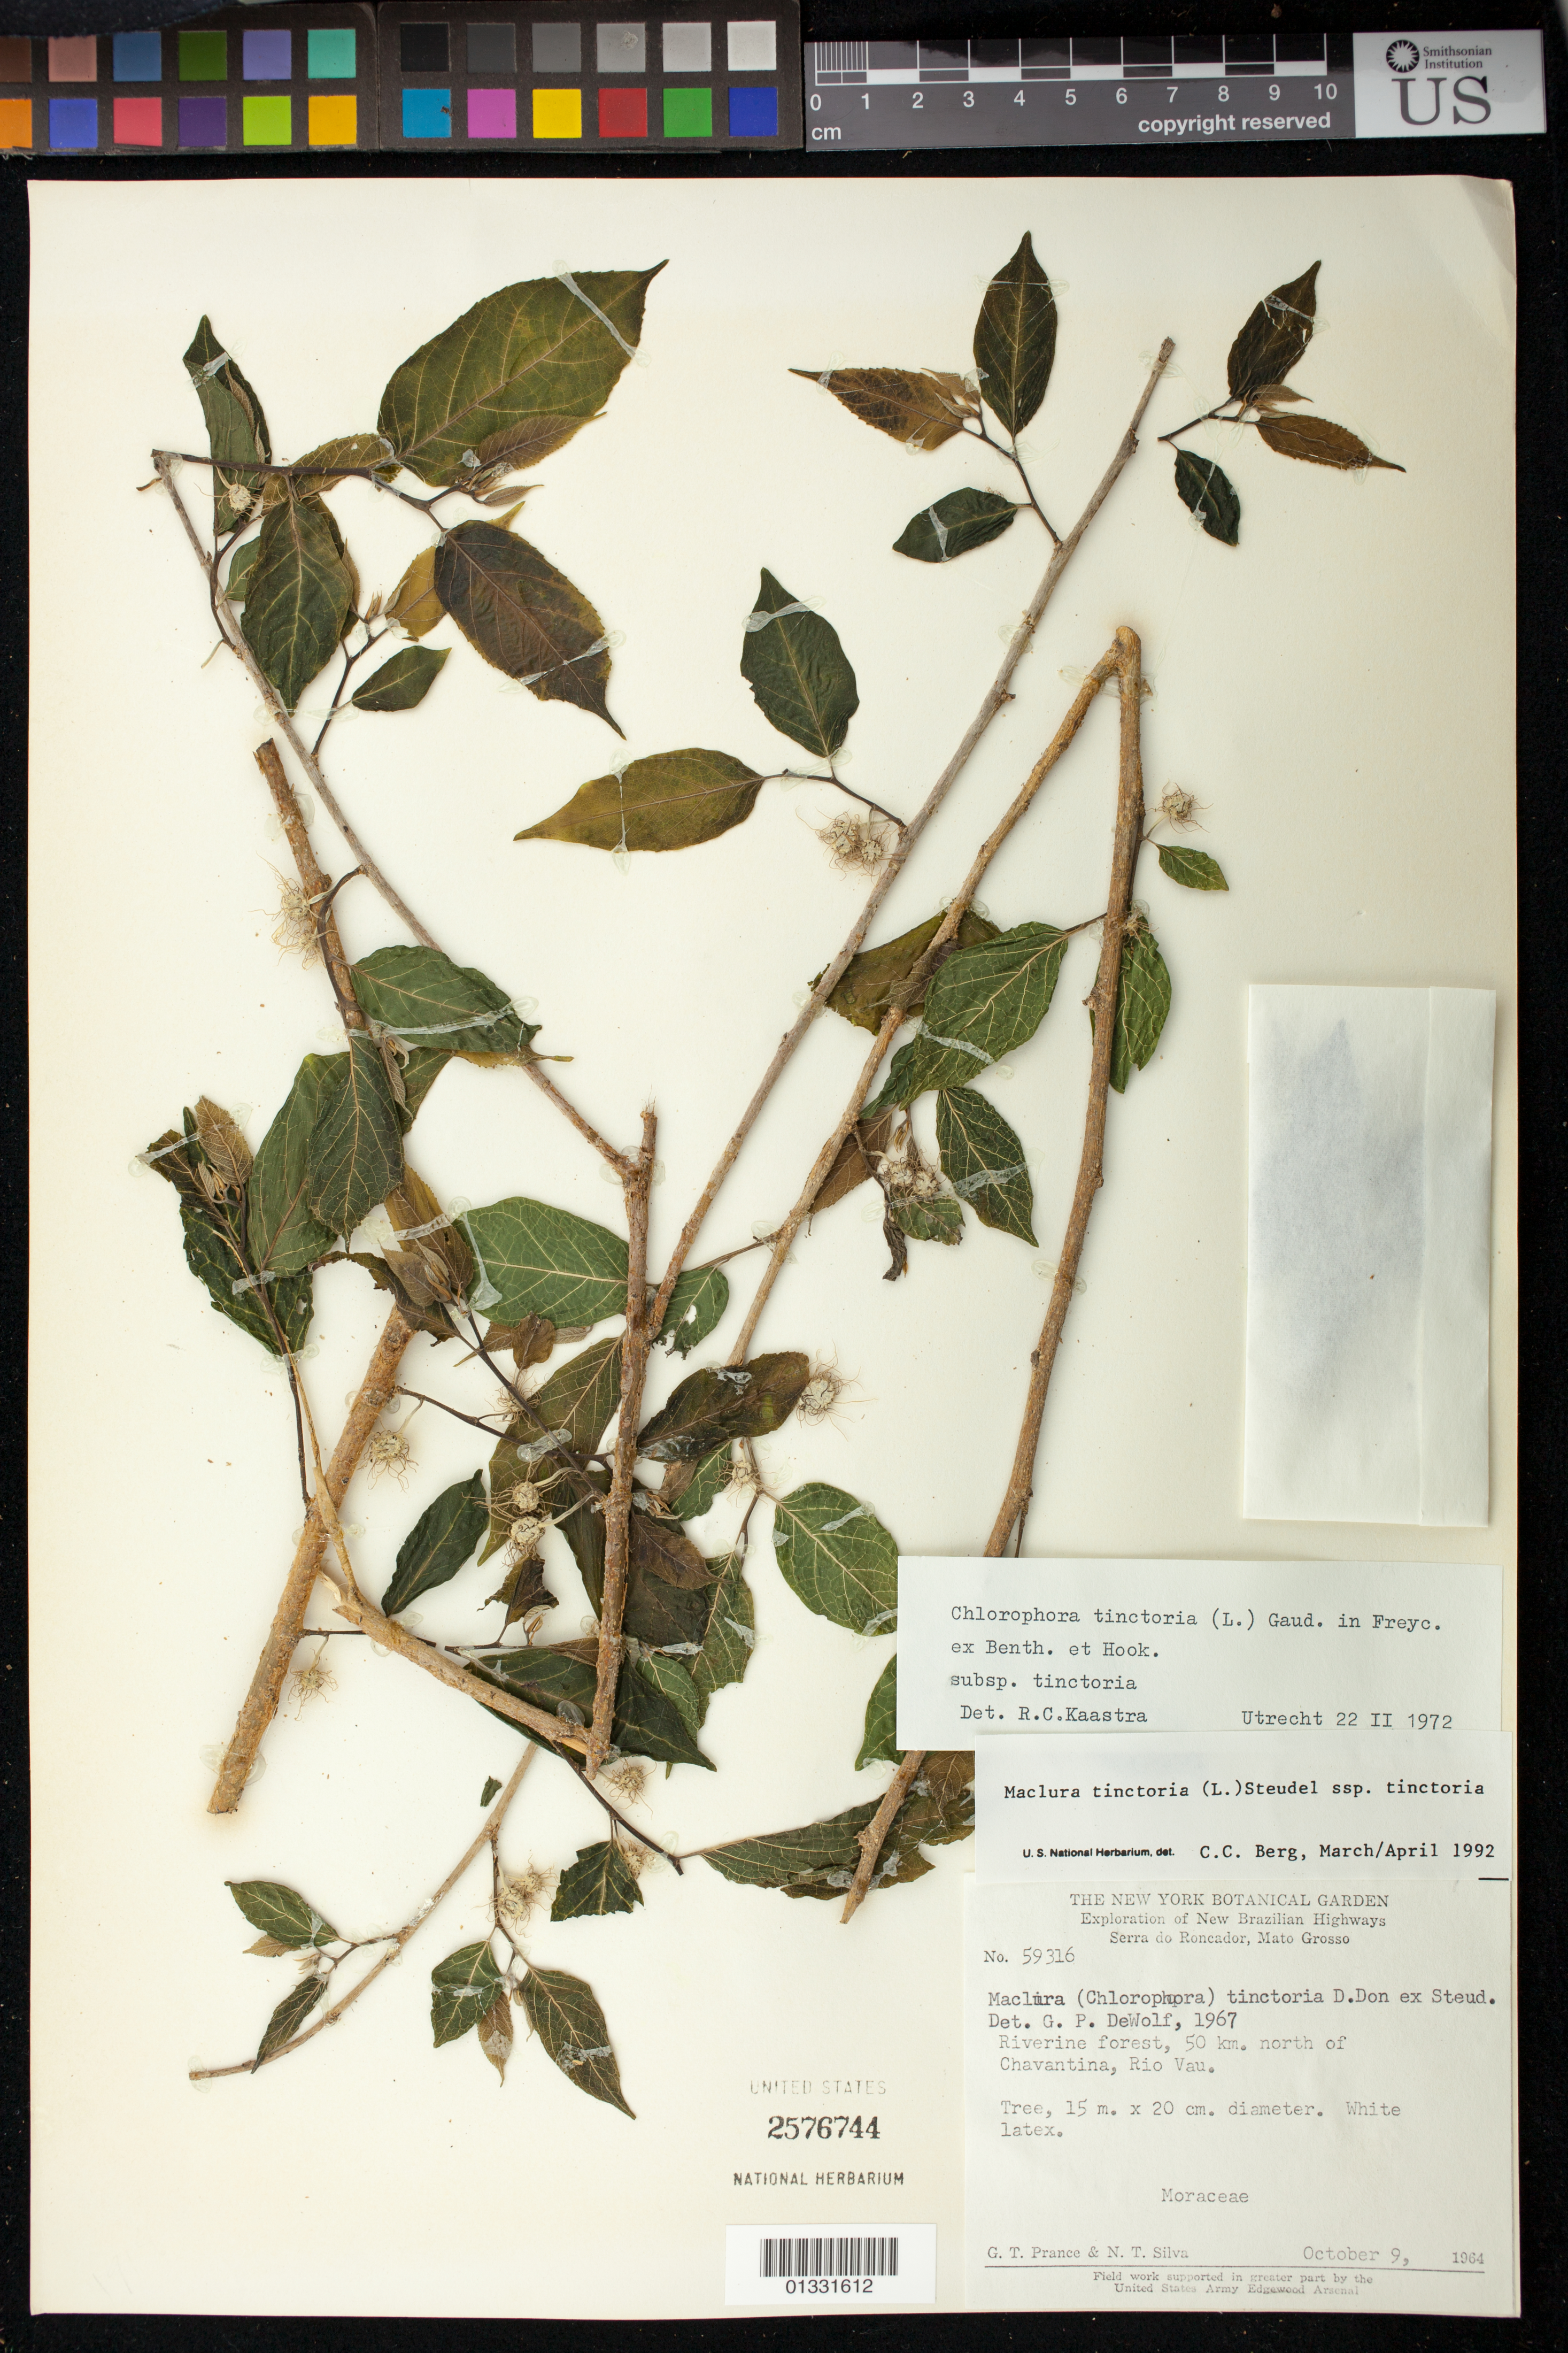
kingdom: Plantae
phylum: Tracheophyta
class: Magnoliopsida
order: Rosales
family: Moraceae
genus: Maclura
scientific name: Maclura tinctoria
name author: (L.) D. Don ex Steud.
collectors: G. T. Prance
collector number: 59316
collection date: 1964-10-09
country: Brazil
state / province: Mato Grosso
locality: Riverine forest, 50 km north of Xavantina, Rio Vau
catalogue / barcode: US 2576744